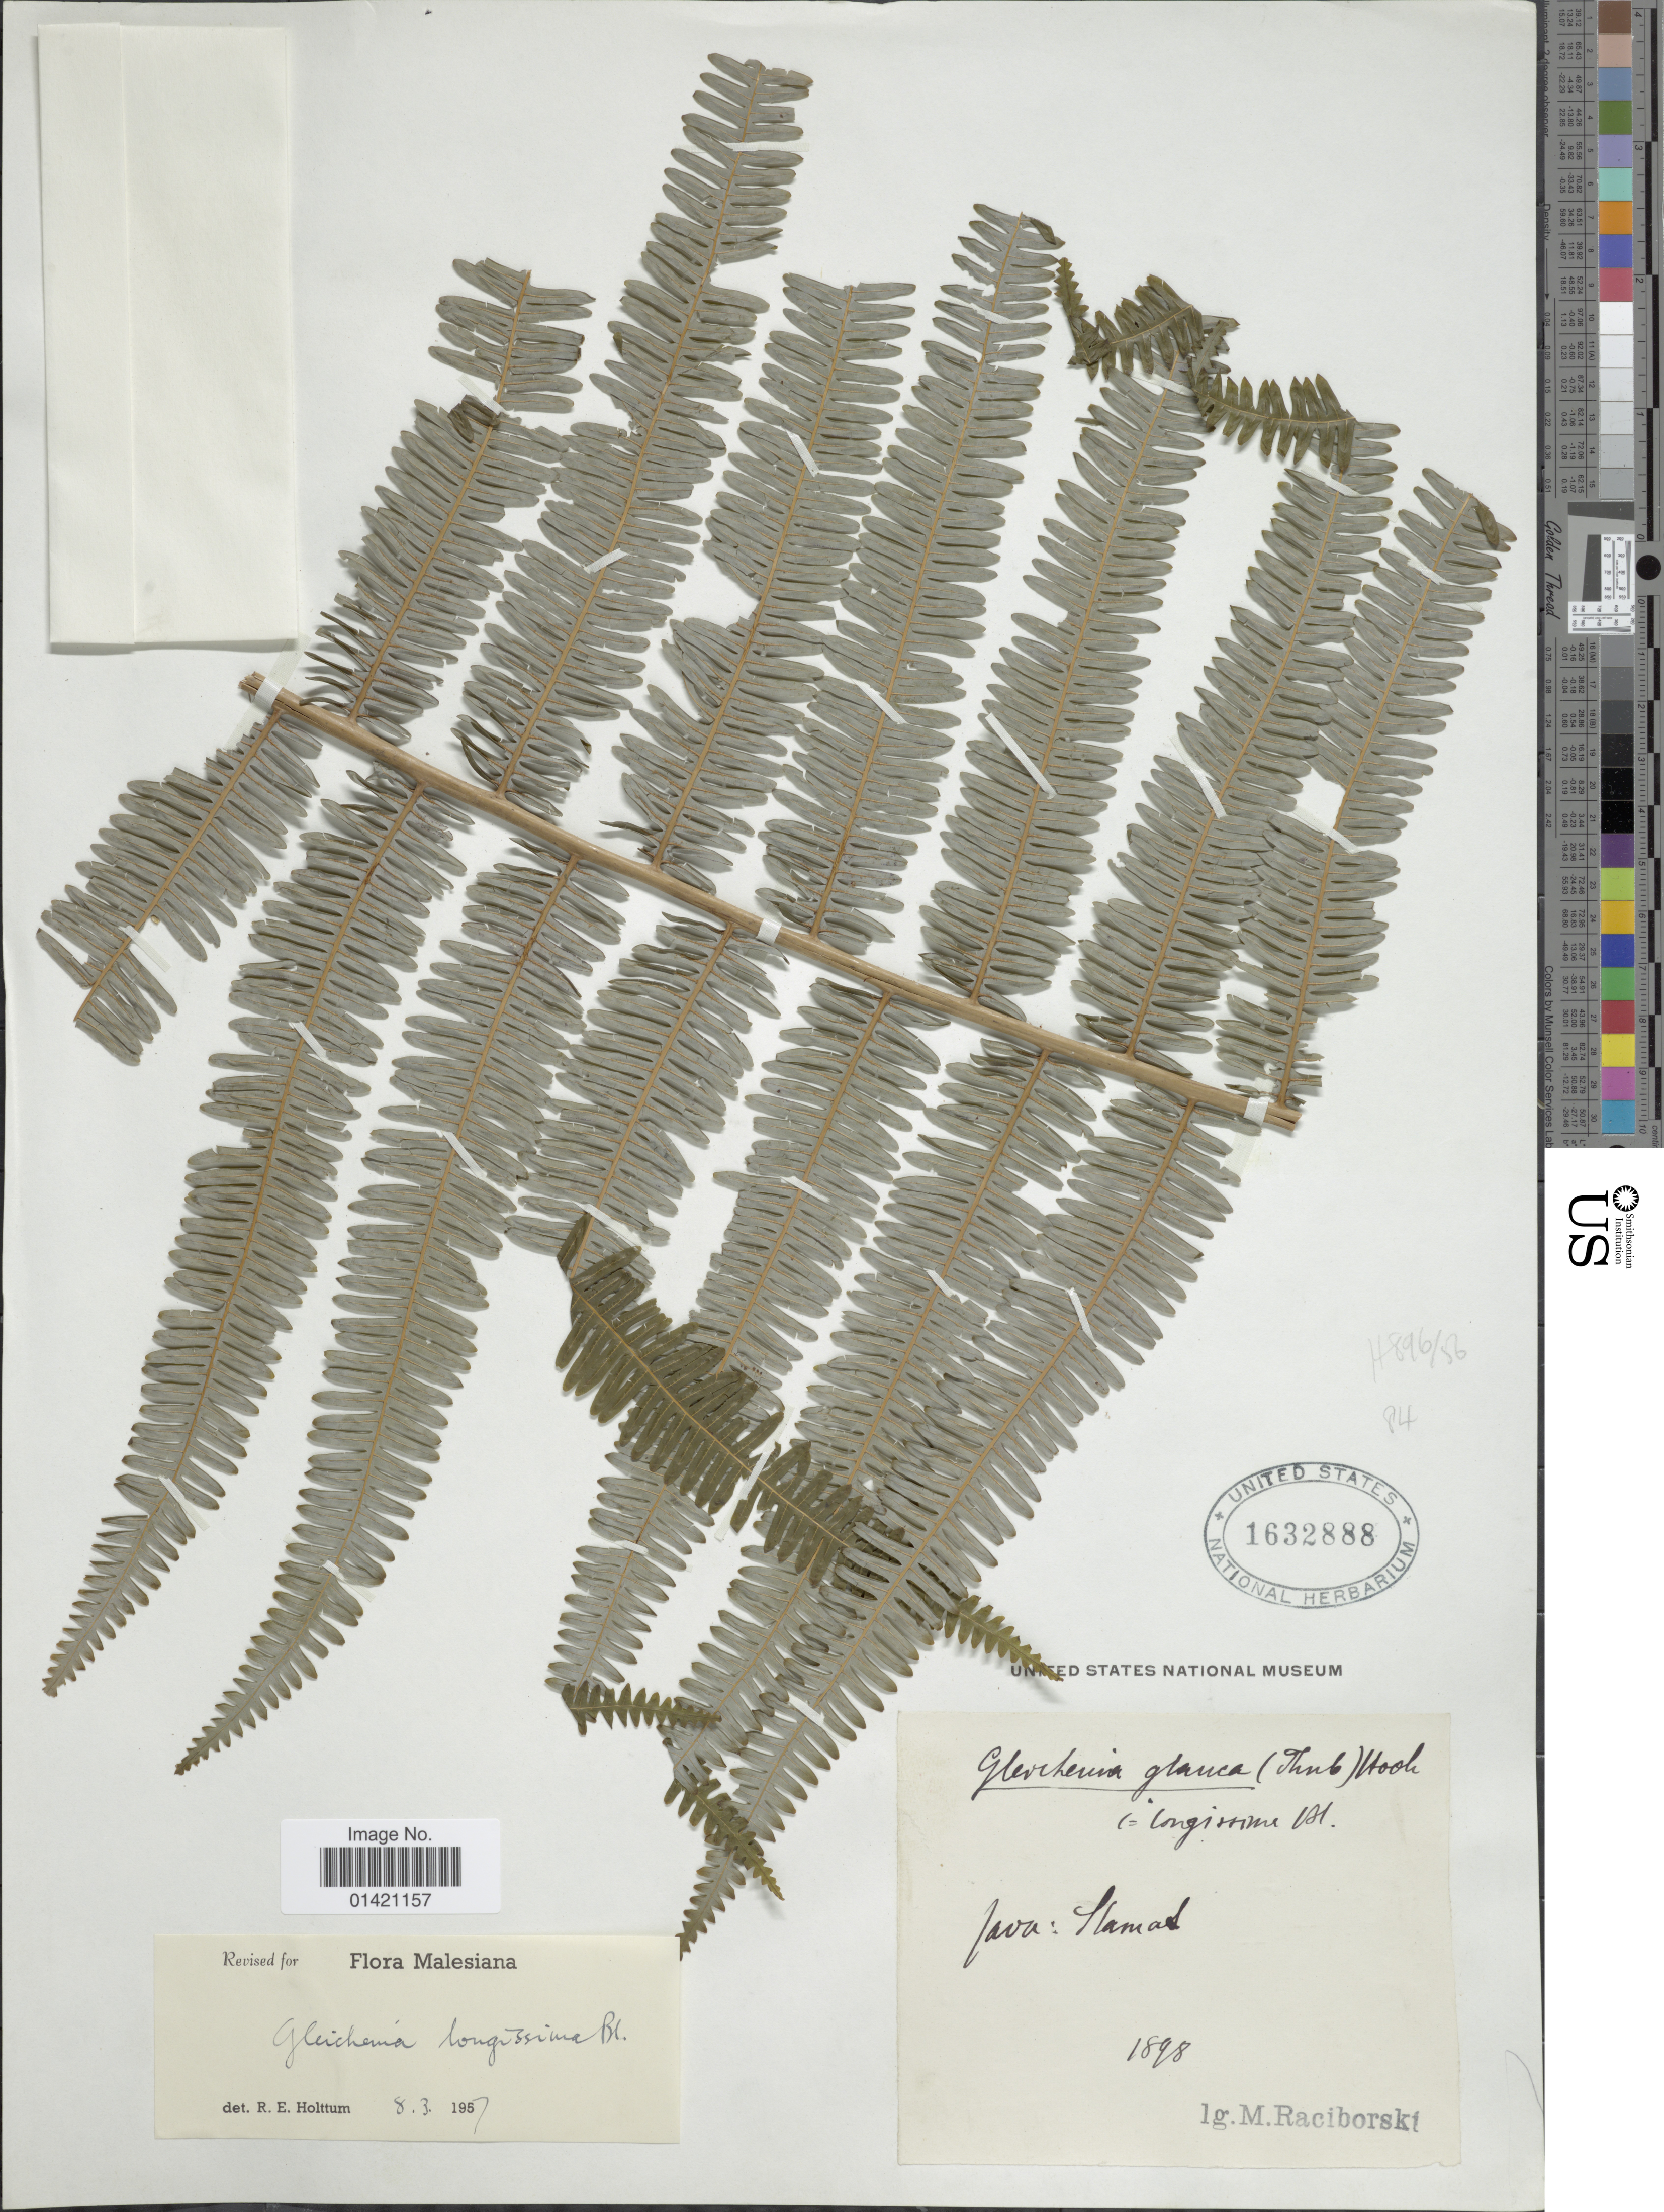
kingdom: Plantae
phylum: Tracheophyta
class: Polypodiopsida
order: Gleicheniales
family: Gleicheniaceae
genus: Diplopterygium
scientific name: Diplopterygium longissimum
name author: (Blume) Nakai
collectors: M. Raciborski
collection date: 1898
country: Indonesia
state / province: Java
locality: Slamat. [interpreted]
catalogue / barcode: US 1632888